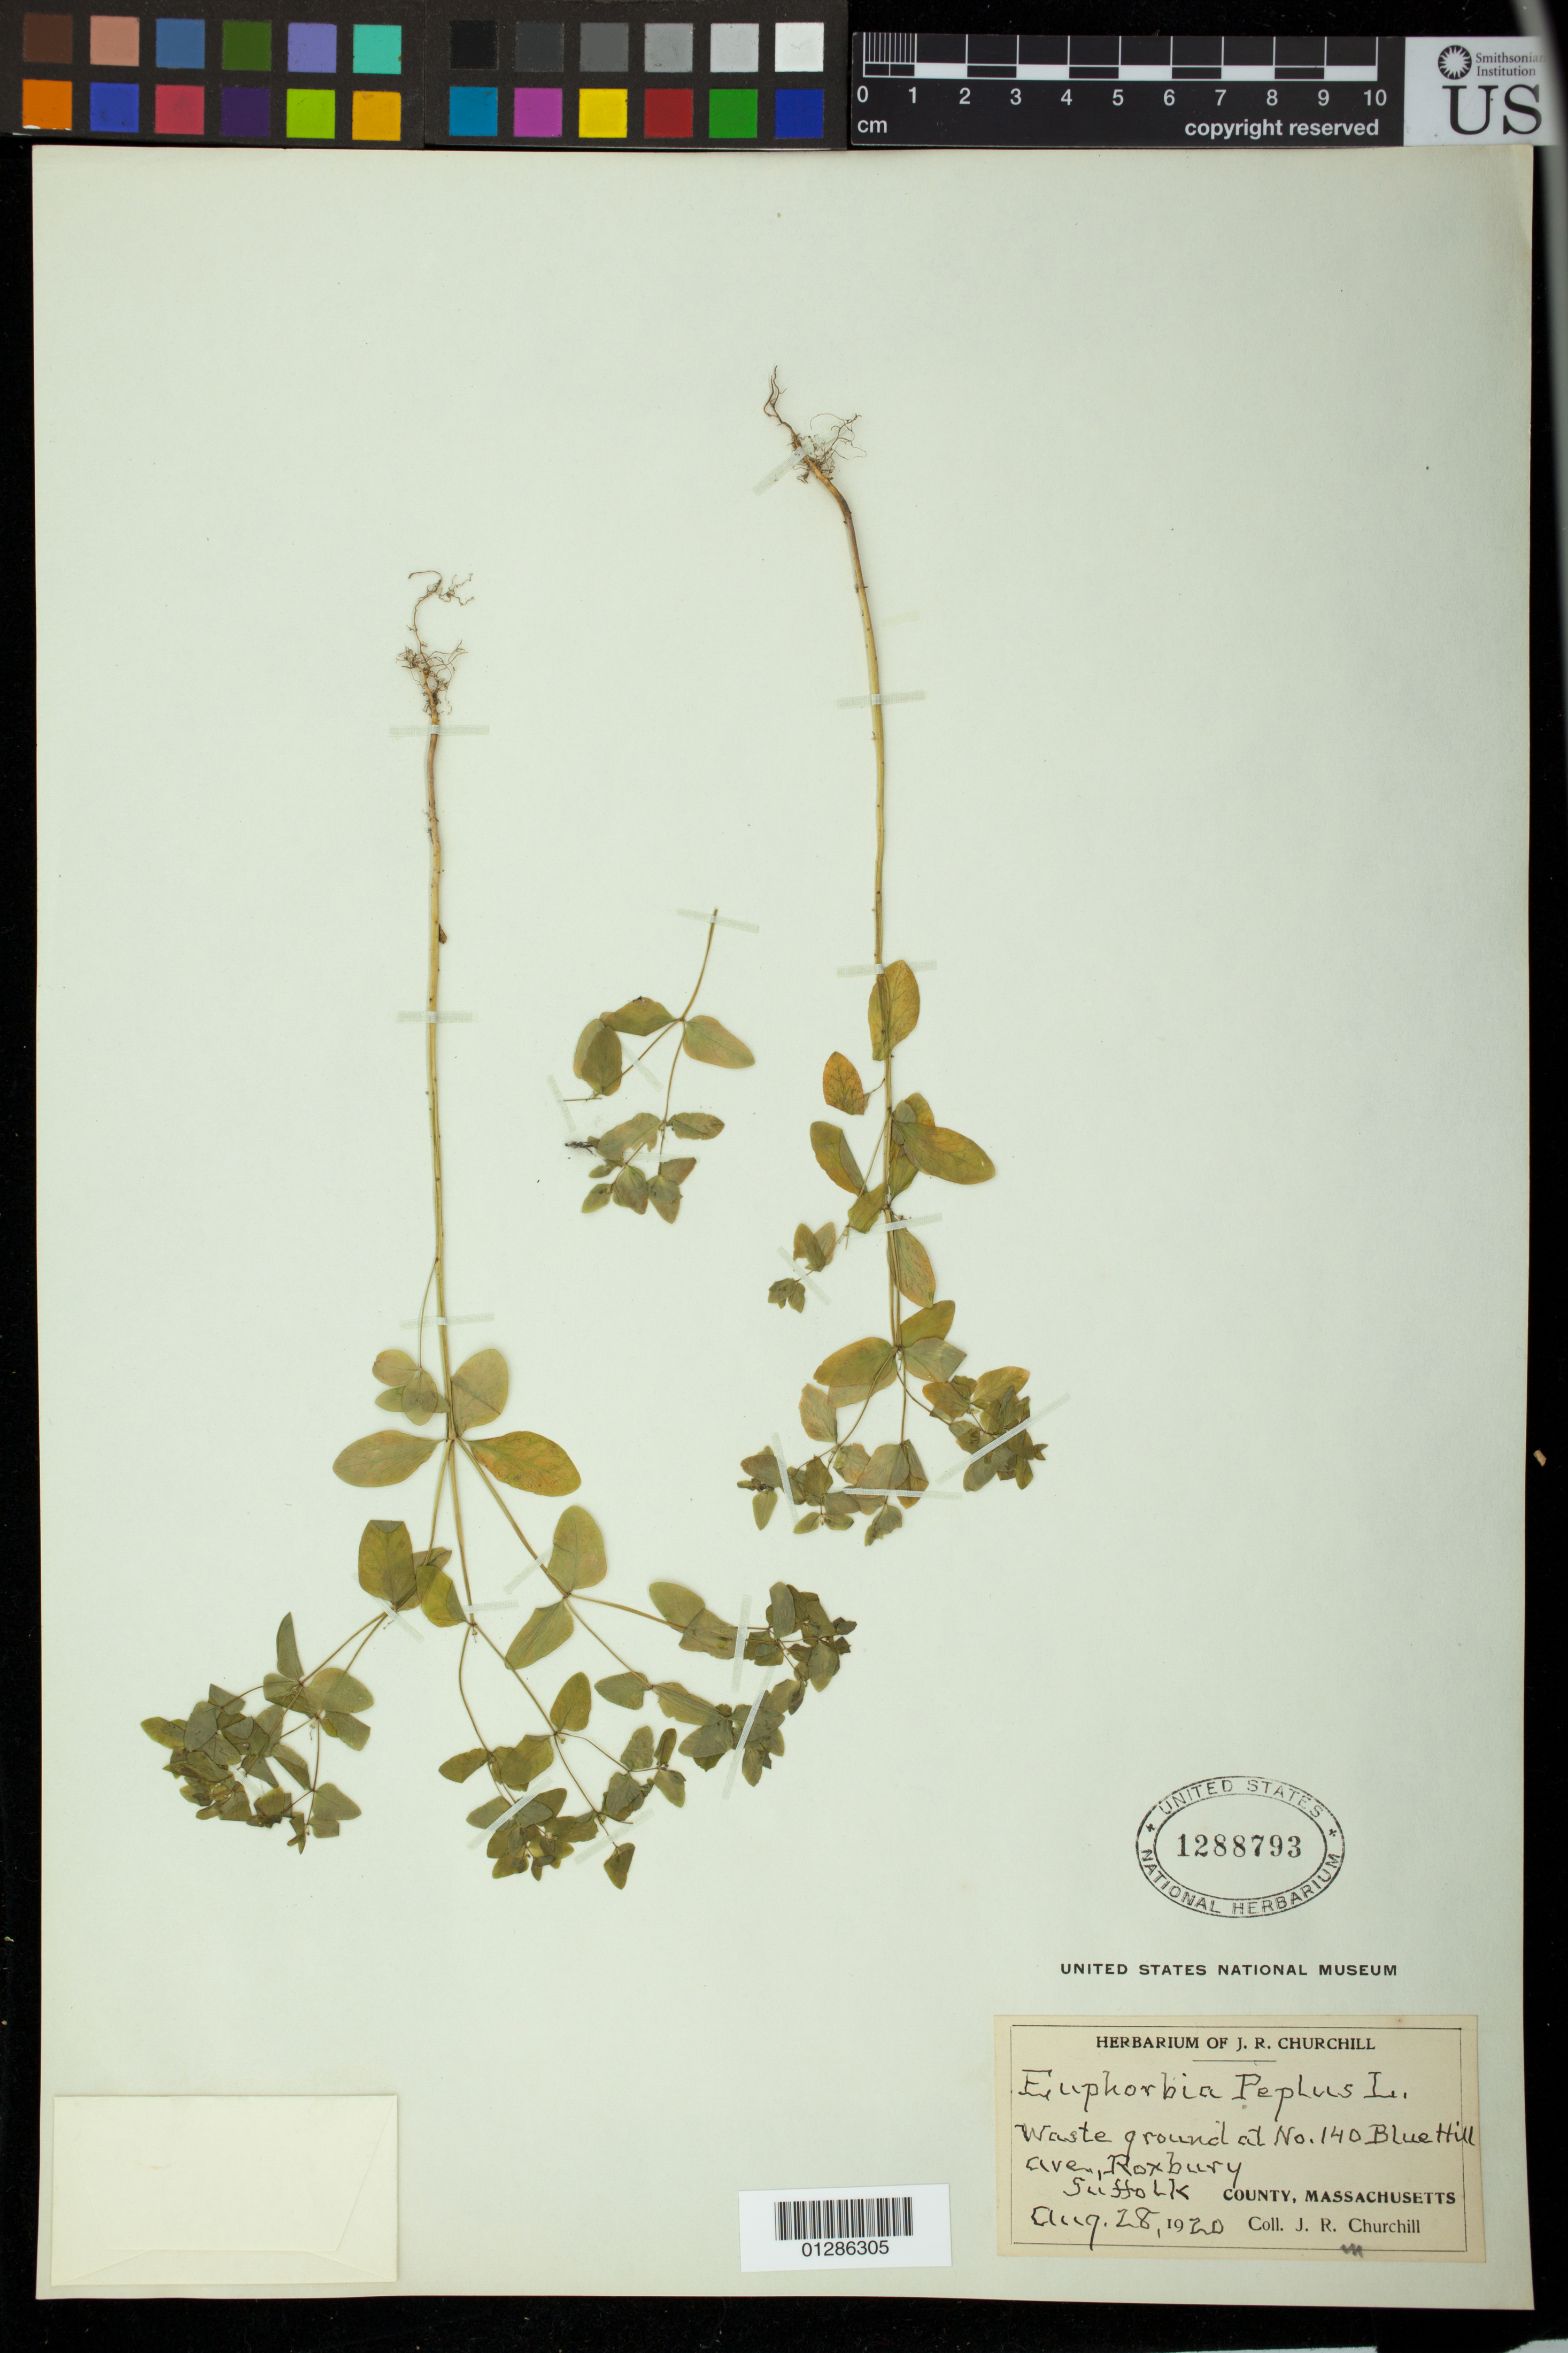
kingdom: Plantae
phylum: Tracheophyta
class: Magnoliopsida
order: Malpighiales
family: Euphorbiaceae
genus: Euphorbia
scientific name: Euphorbia peplus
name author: L.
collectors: J. Churchill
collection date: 1920-08-28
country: United States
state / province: Massachusetts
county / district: Suffolk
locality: Waste ground at No. 140 Blue Hill Ave., Roxbury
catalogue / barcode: US 1288793